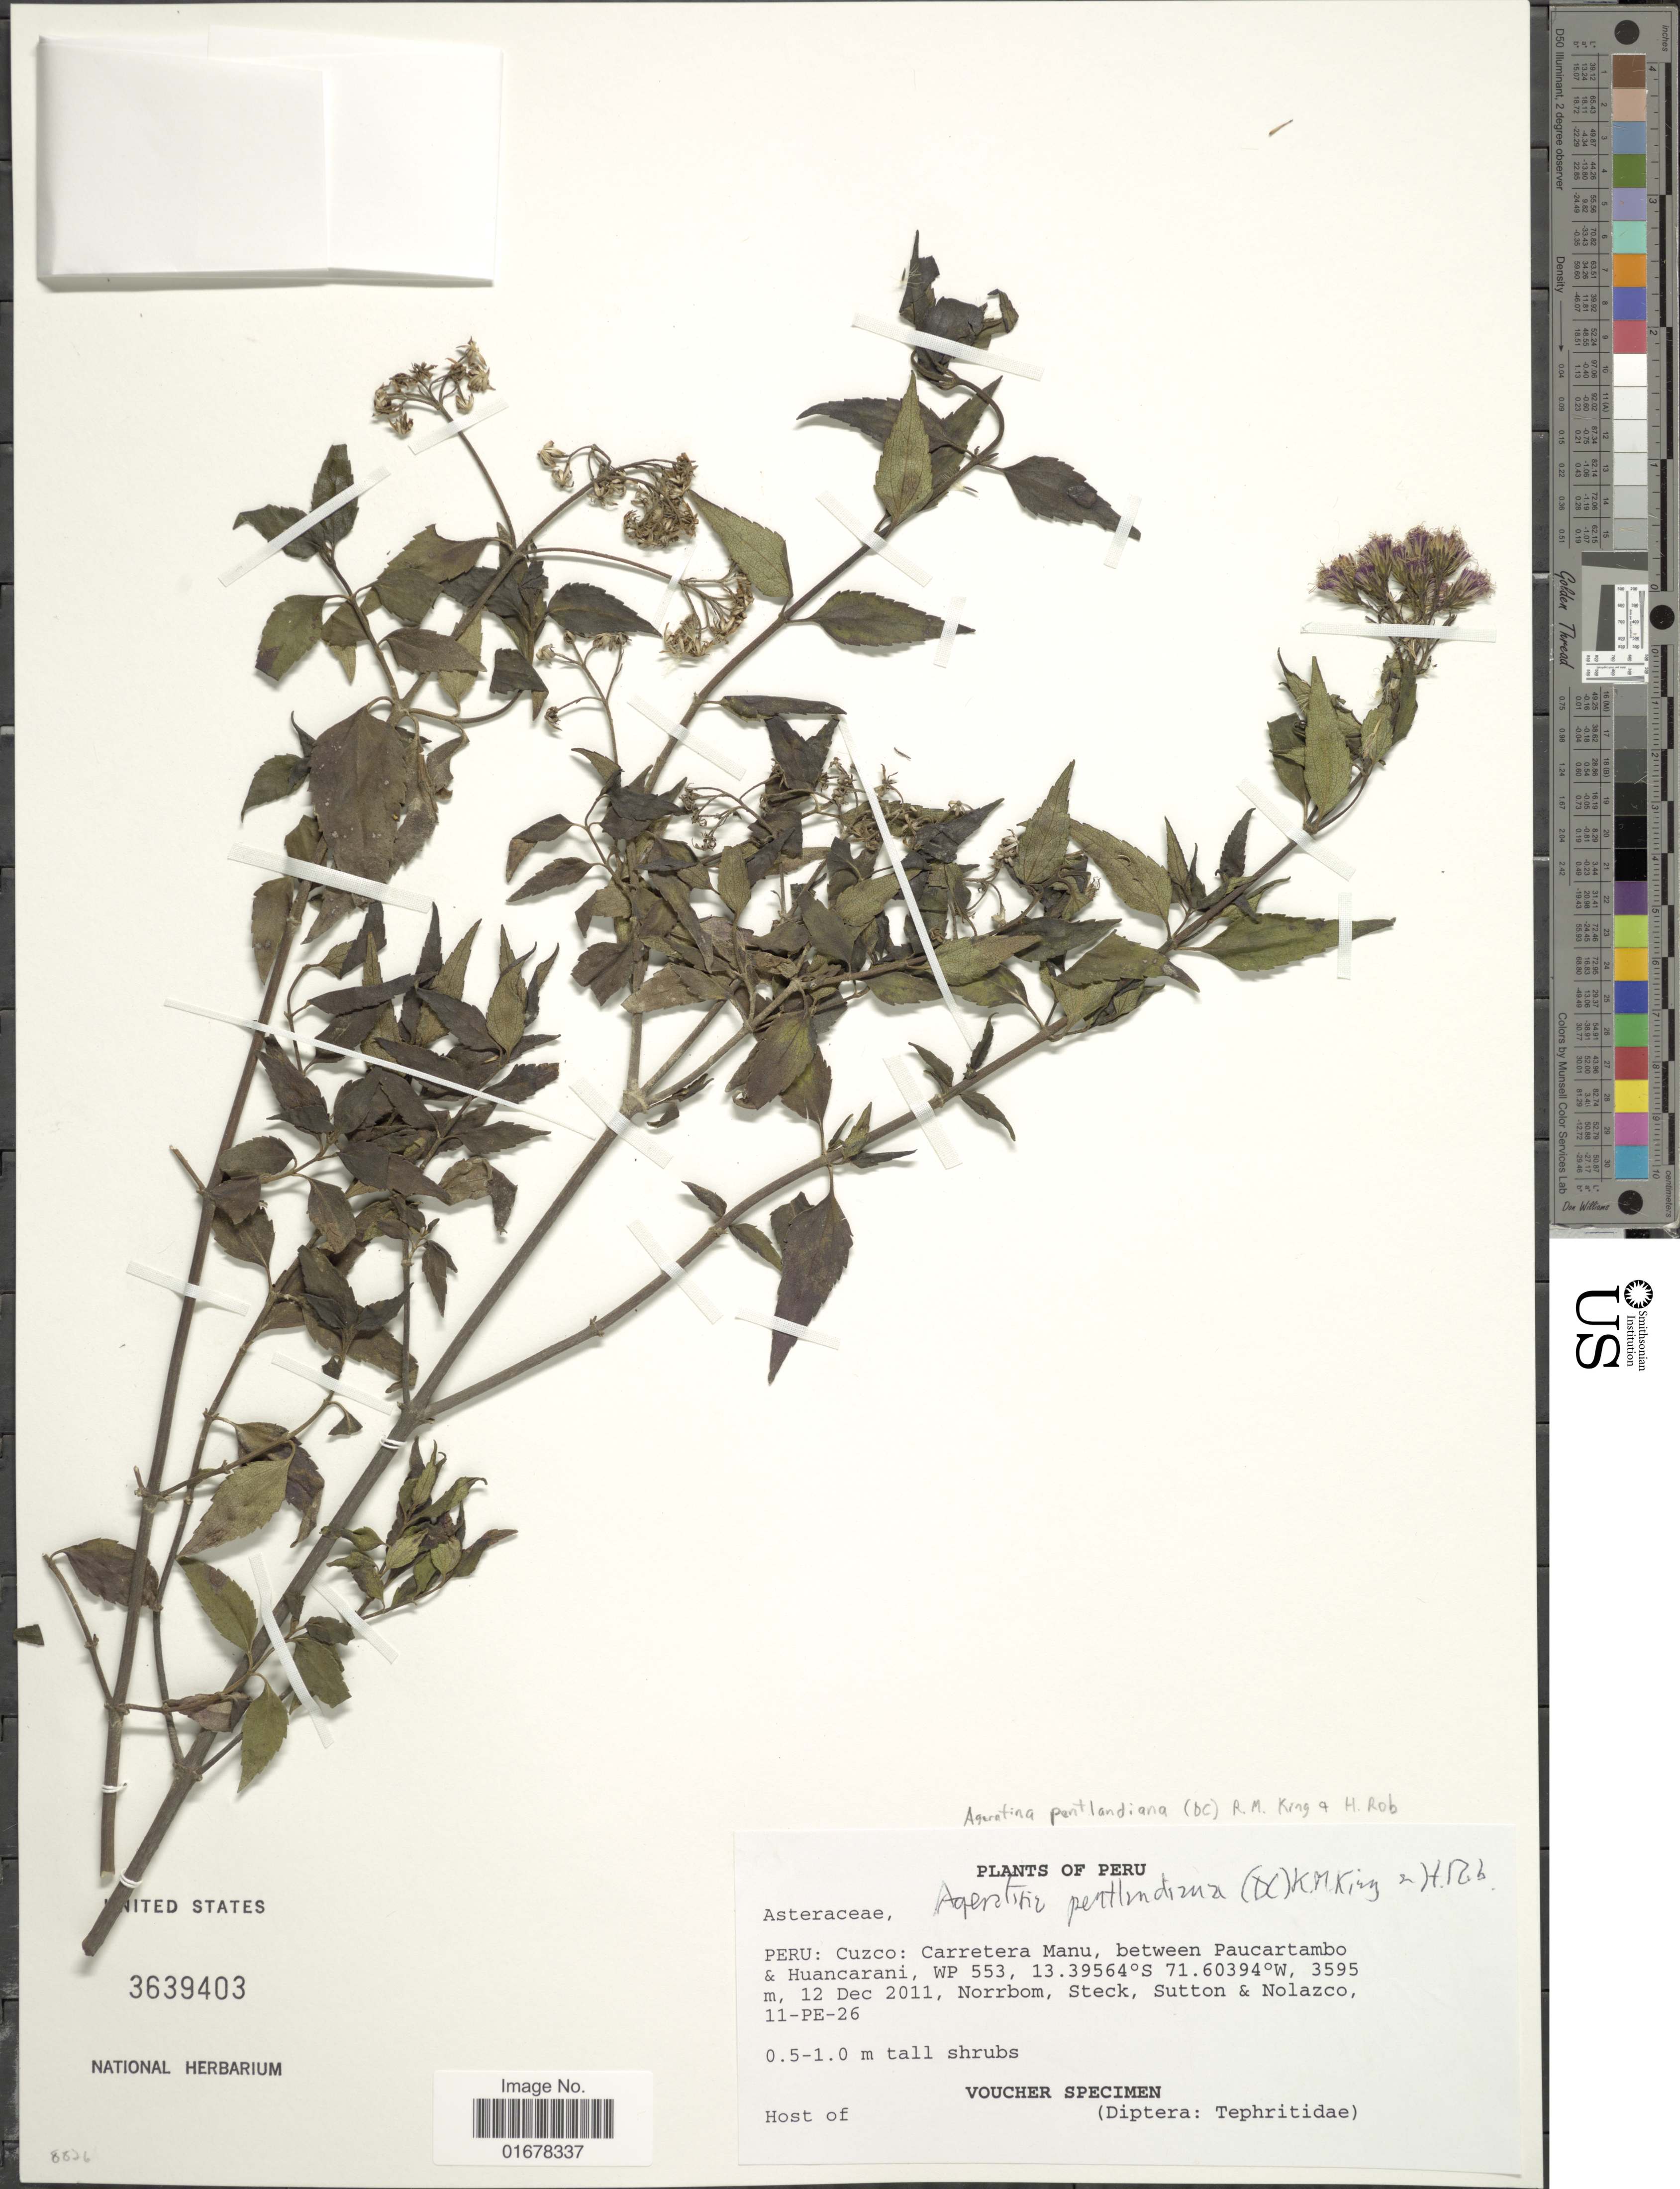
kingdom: Plantae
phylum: Tracheophyta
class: Magnoliopsida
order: Asterales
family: Asteraceae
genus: Ageratina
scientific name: Ageratina pentlandiana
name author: (DC.) R.M. King & H. Rob.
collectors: A. L. Norrbom, Steck, Sutton, -- & Nolazco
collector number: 11-PE-26?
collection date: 2011-12-12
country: Peru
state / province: Cusco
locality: Peru: Cuzco: Carretera Manu, between Paucartambo & Huancarani, WP 553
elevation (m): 3595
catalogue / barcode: US 3639403